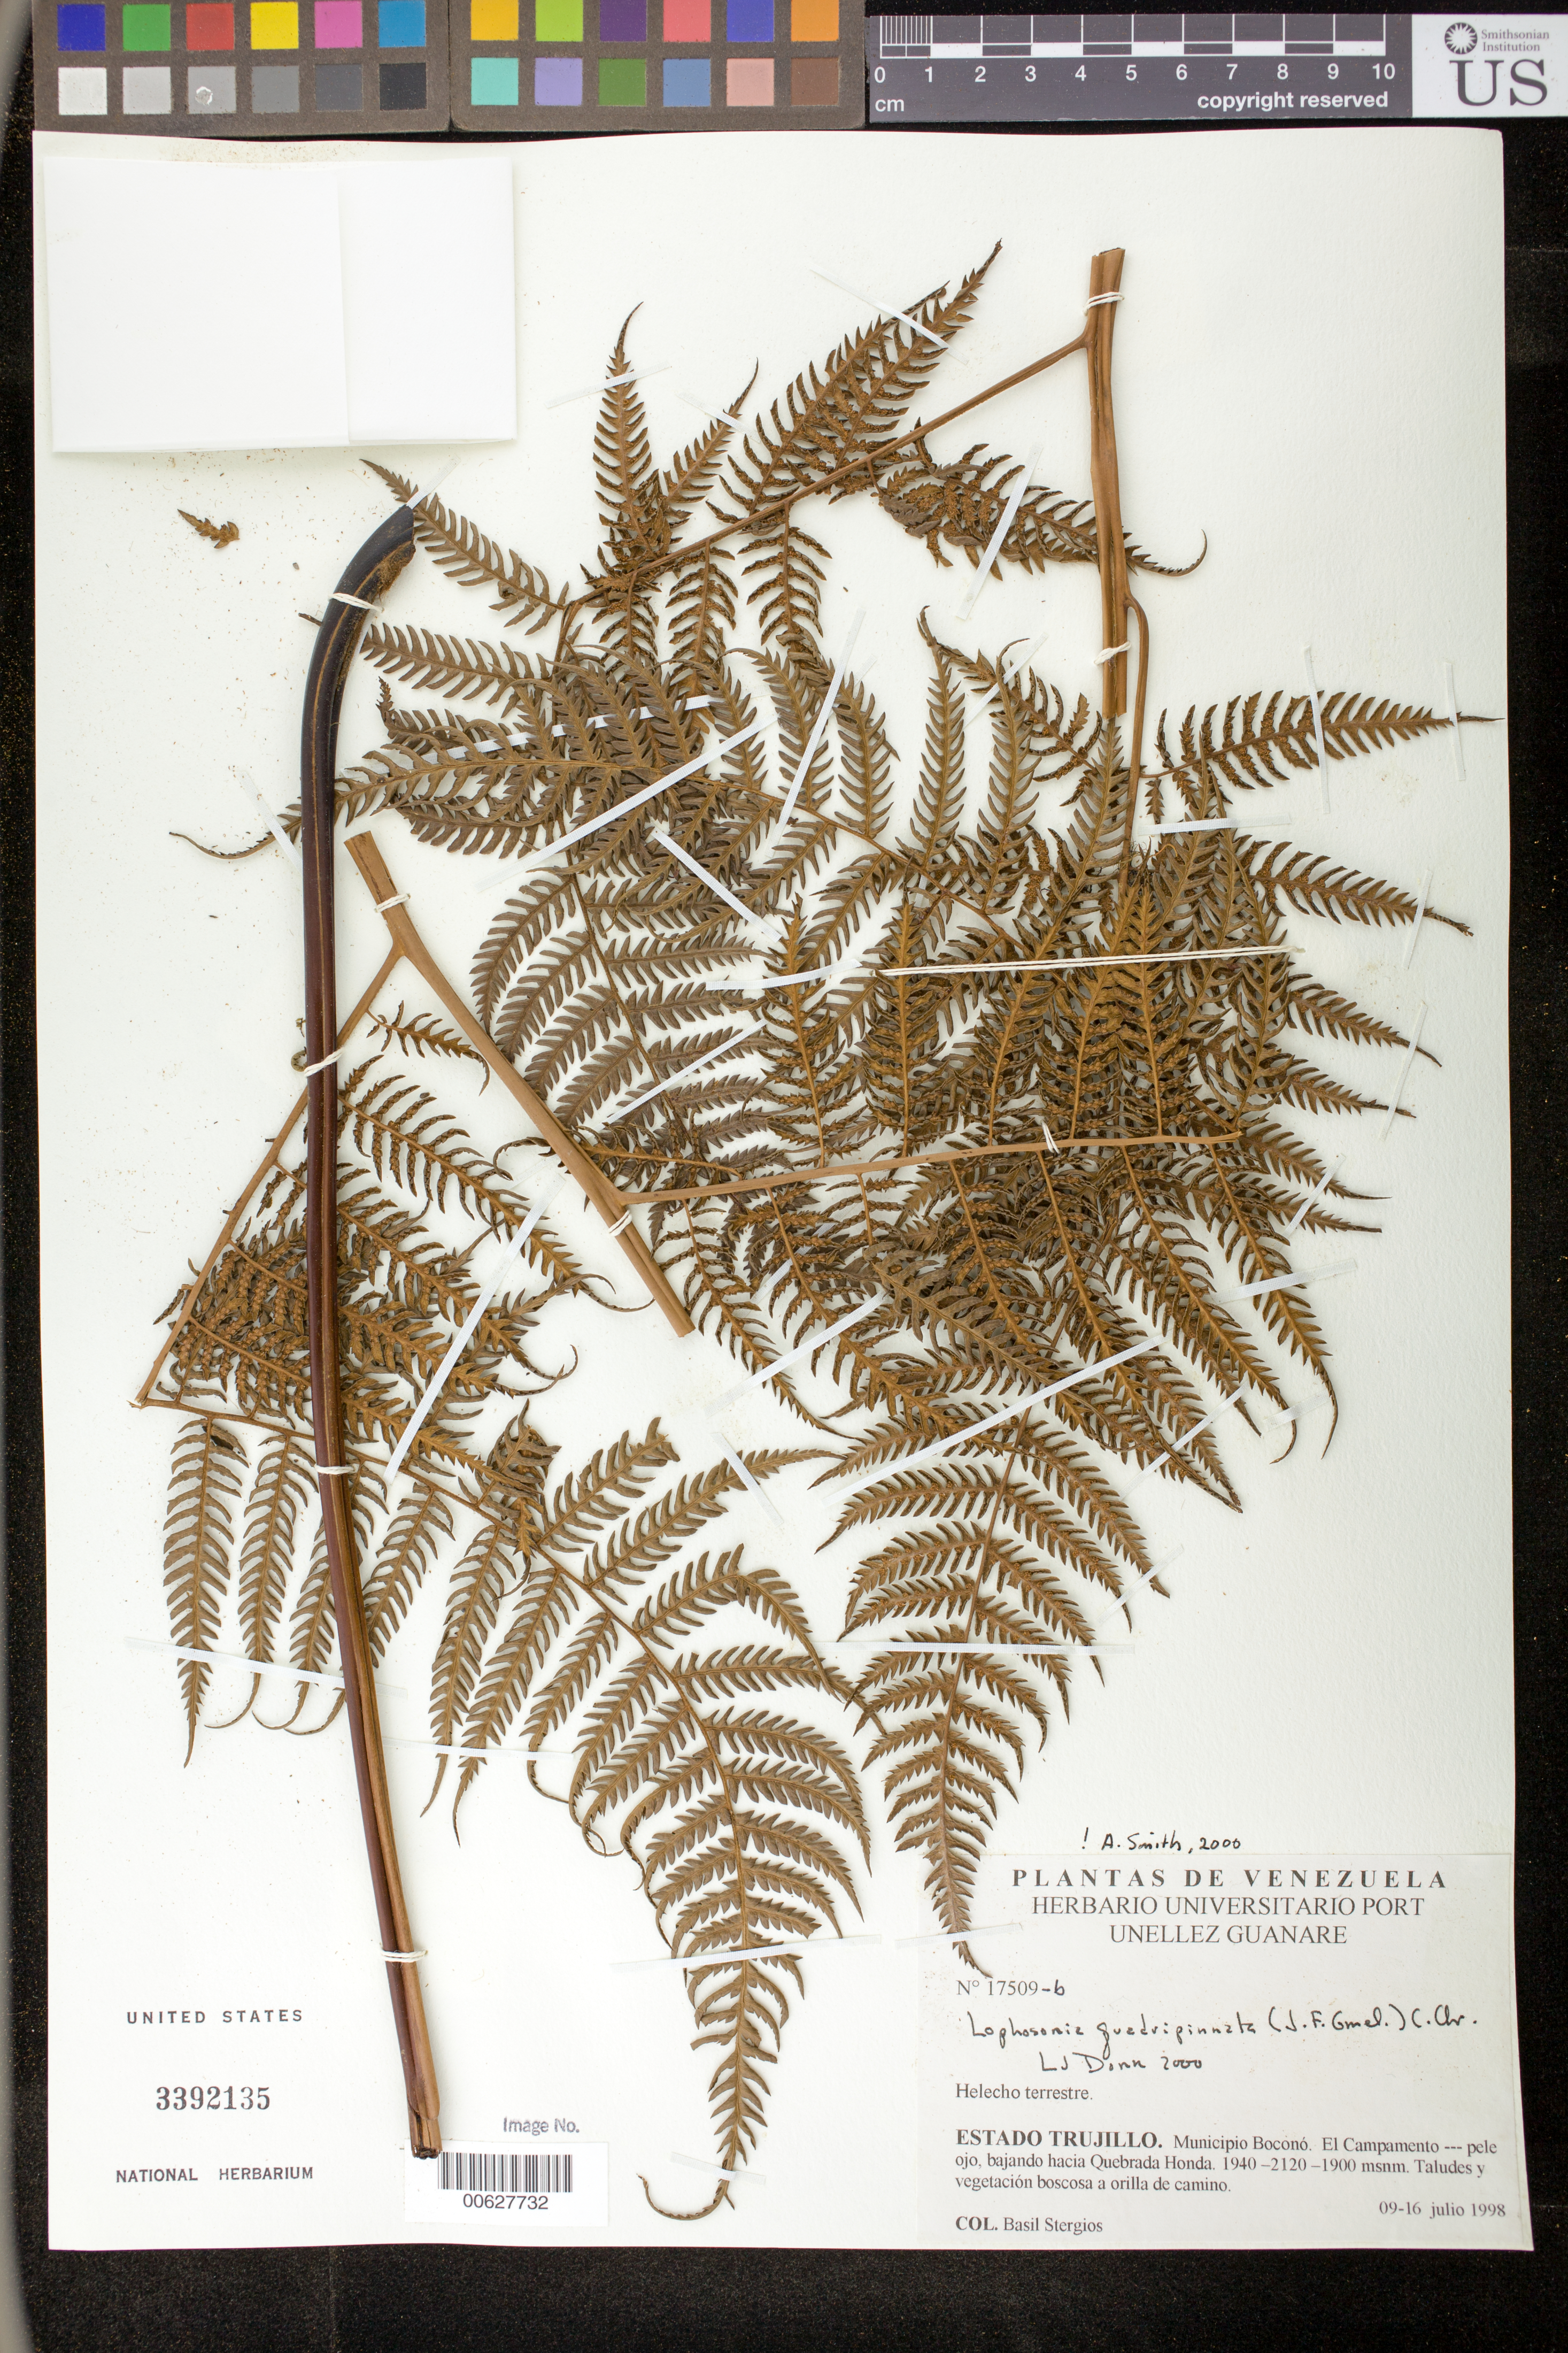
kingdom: Plantae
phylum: Tracheophyta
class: Polypodiopsida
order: Cyatheales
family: Dicksoniaceae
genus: Lophosoria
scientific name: Lophosoria quadripinnata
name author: (J.F. Gmel.) C. Chr.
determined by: Dorr, L. J., (BOT), Smithsonian Institution - National Museum of Natural History (UNITED STATES)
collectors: B. G. Stergios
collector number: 17509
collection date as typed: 09 Jul 1998 to 16 Jul 1998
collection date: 1998-07-09/1998-07-16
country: Venezuela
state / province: Trujillo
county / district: Boconó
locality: Parque Nacional Guaramacal, El campamento-pele ojo, bajando hacia Quebrada Honda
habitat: Taludes y vegetación boscosa a orilla de camino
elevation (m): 1900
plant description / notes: PORT, US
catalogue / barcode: US 3392135